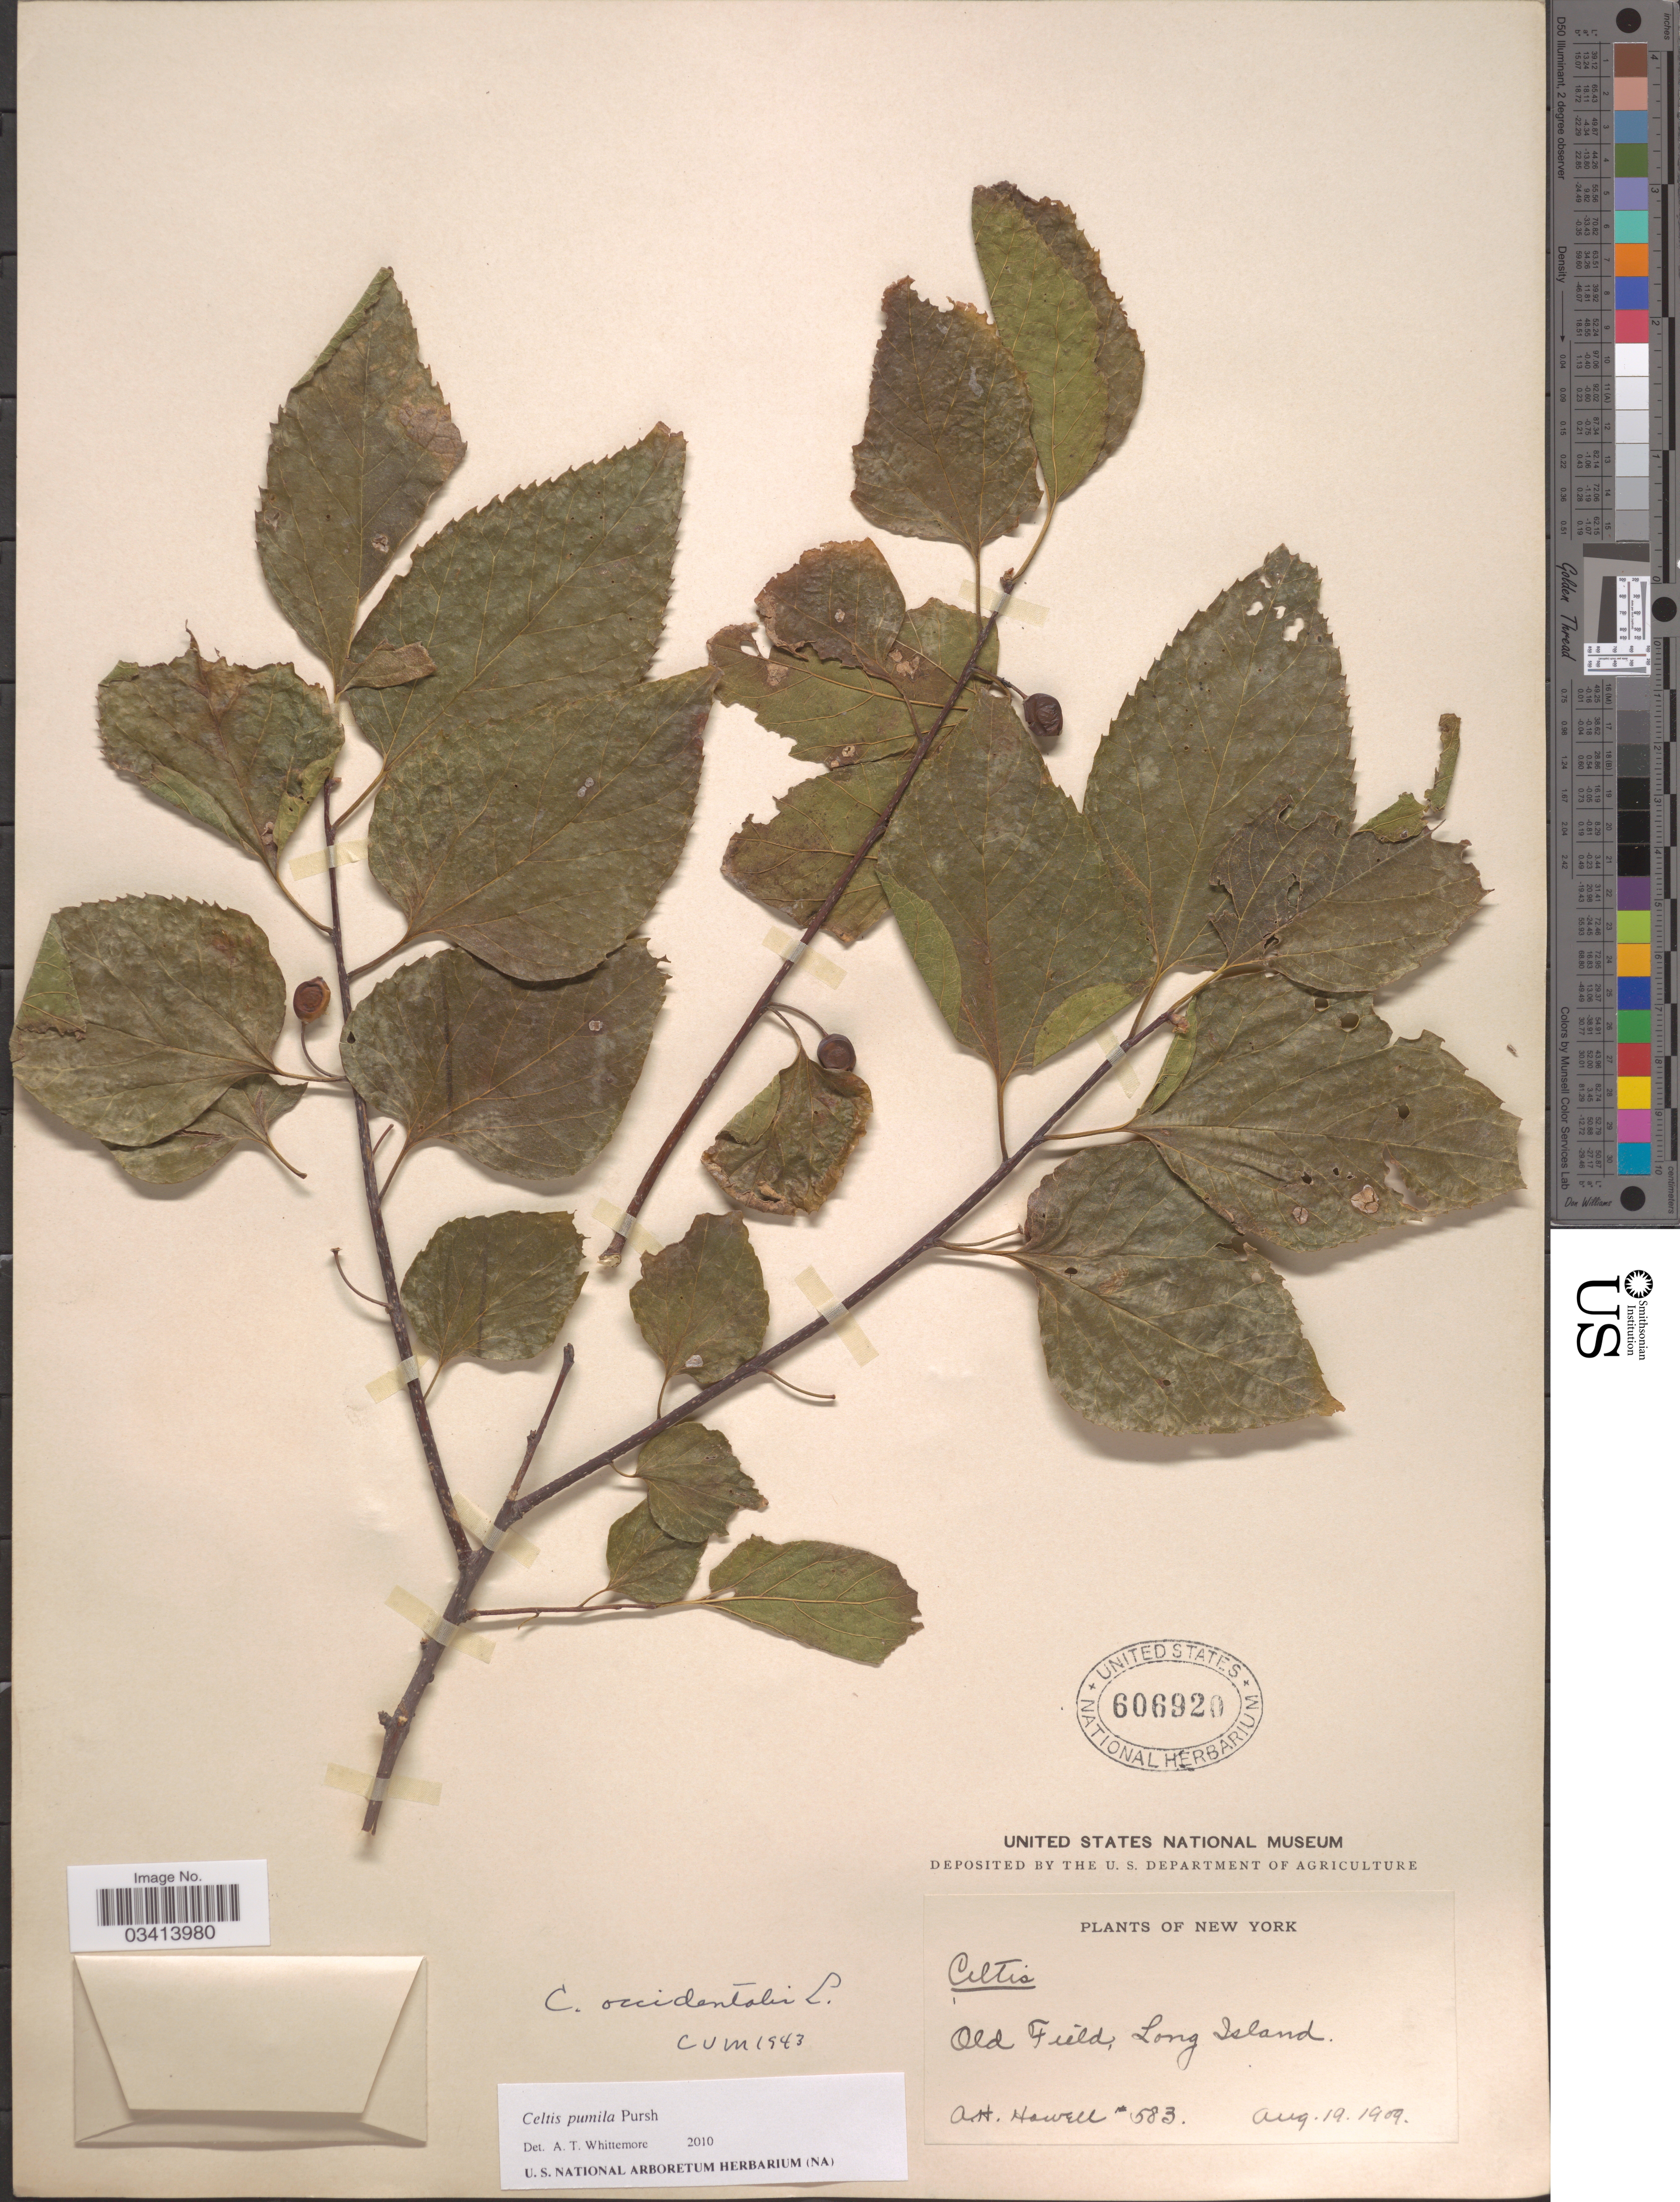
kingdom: Plantae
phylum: Tracheophyta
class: Magnoliopsida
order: Rosales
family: Cannabaceae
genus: Celtis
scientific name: Celtis occidentalis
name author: L.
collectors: A. Howell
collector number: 583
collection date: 1909-08-19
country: United States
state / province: New York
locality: Old Field, Long Island.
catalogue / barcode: US 606920